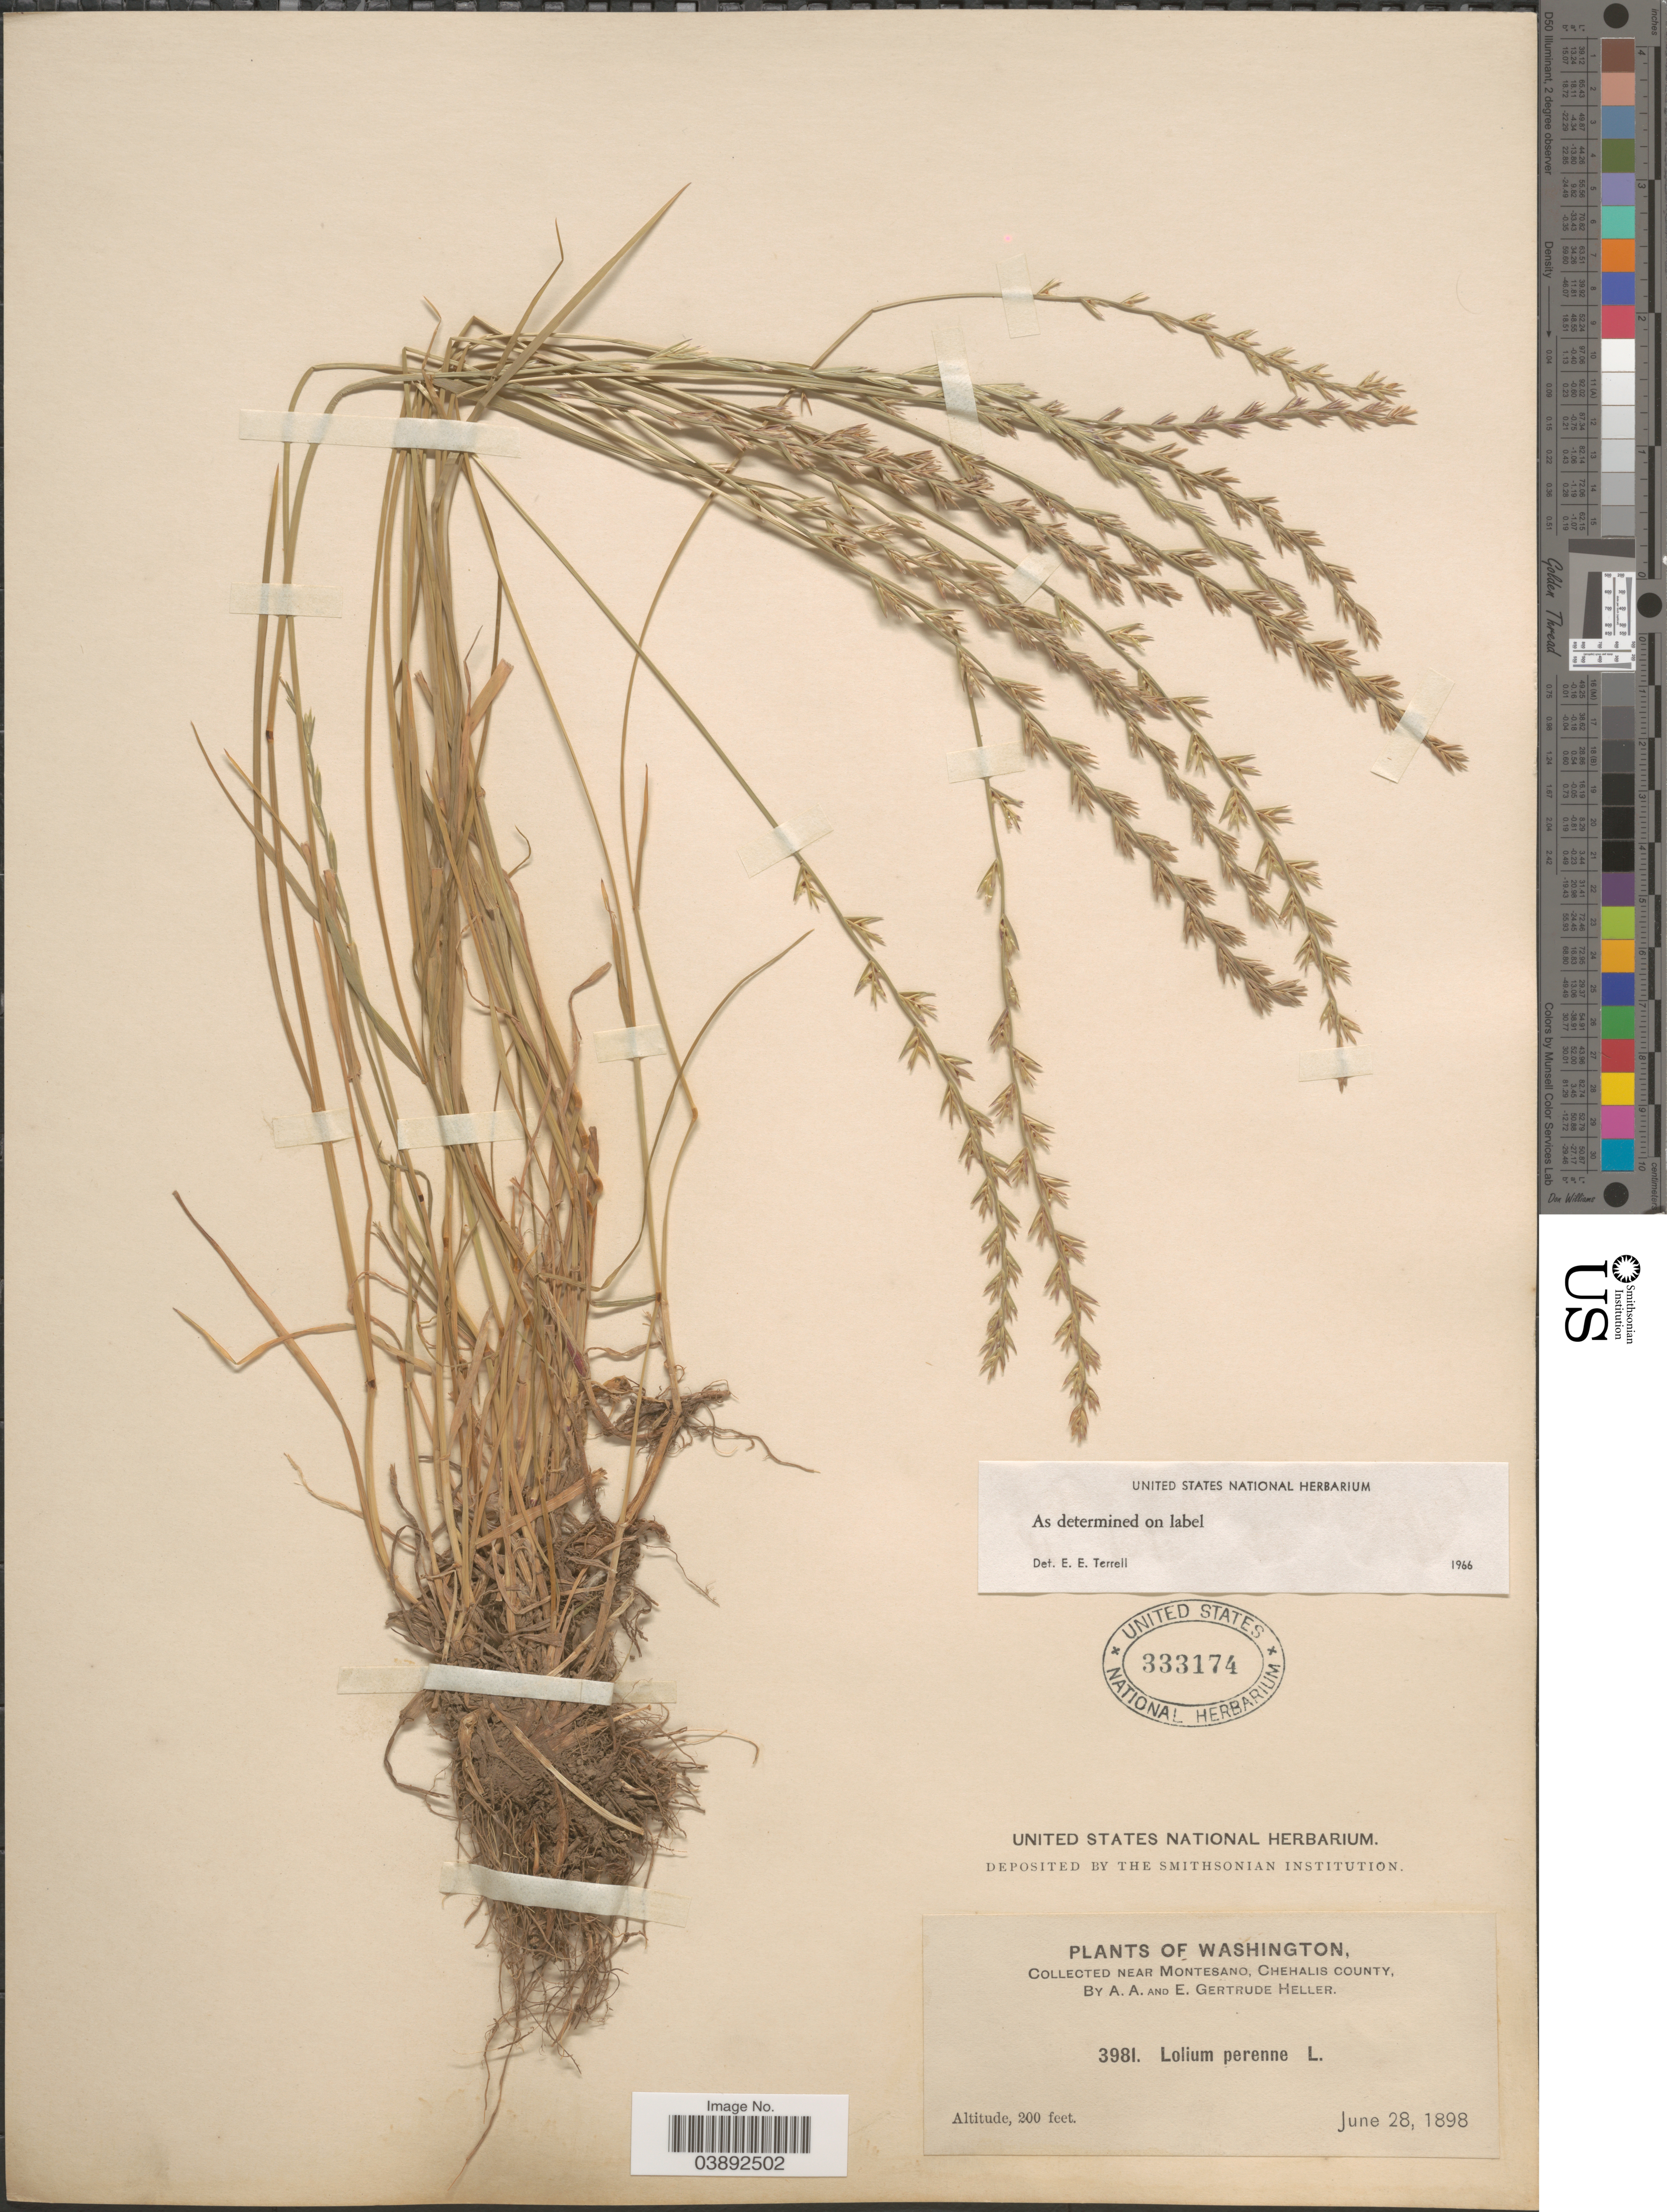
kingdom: Plantae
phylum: Tracheophyta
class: Liliopsida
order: Poales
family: Poaceae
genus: Lolium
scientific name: Lolium perenne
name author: L.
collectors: A. A. Heller & E. G. Heller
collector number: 3981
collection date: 1898-06-28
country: United States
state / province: Washington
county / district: Grays Harbor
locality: Near Montesano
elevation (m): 61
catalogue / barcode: US 333174